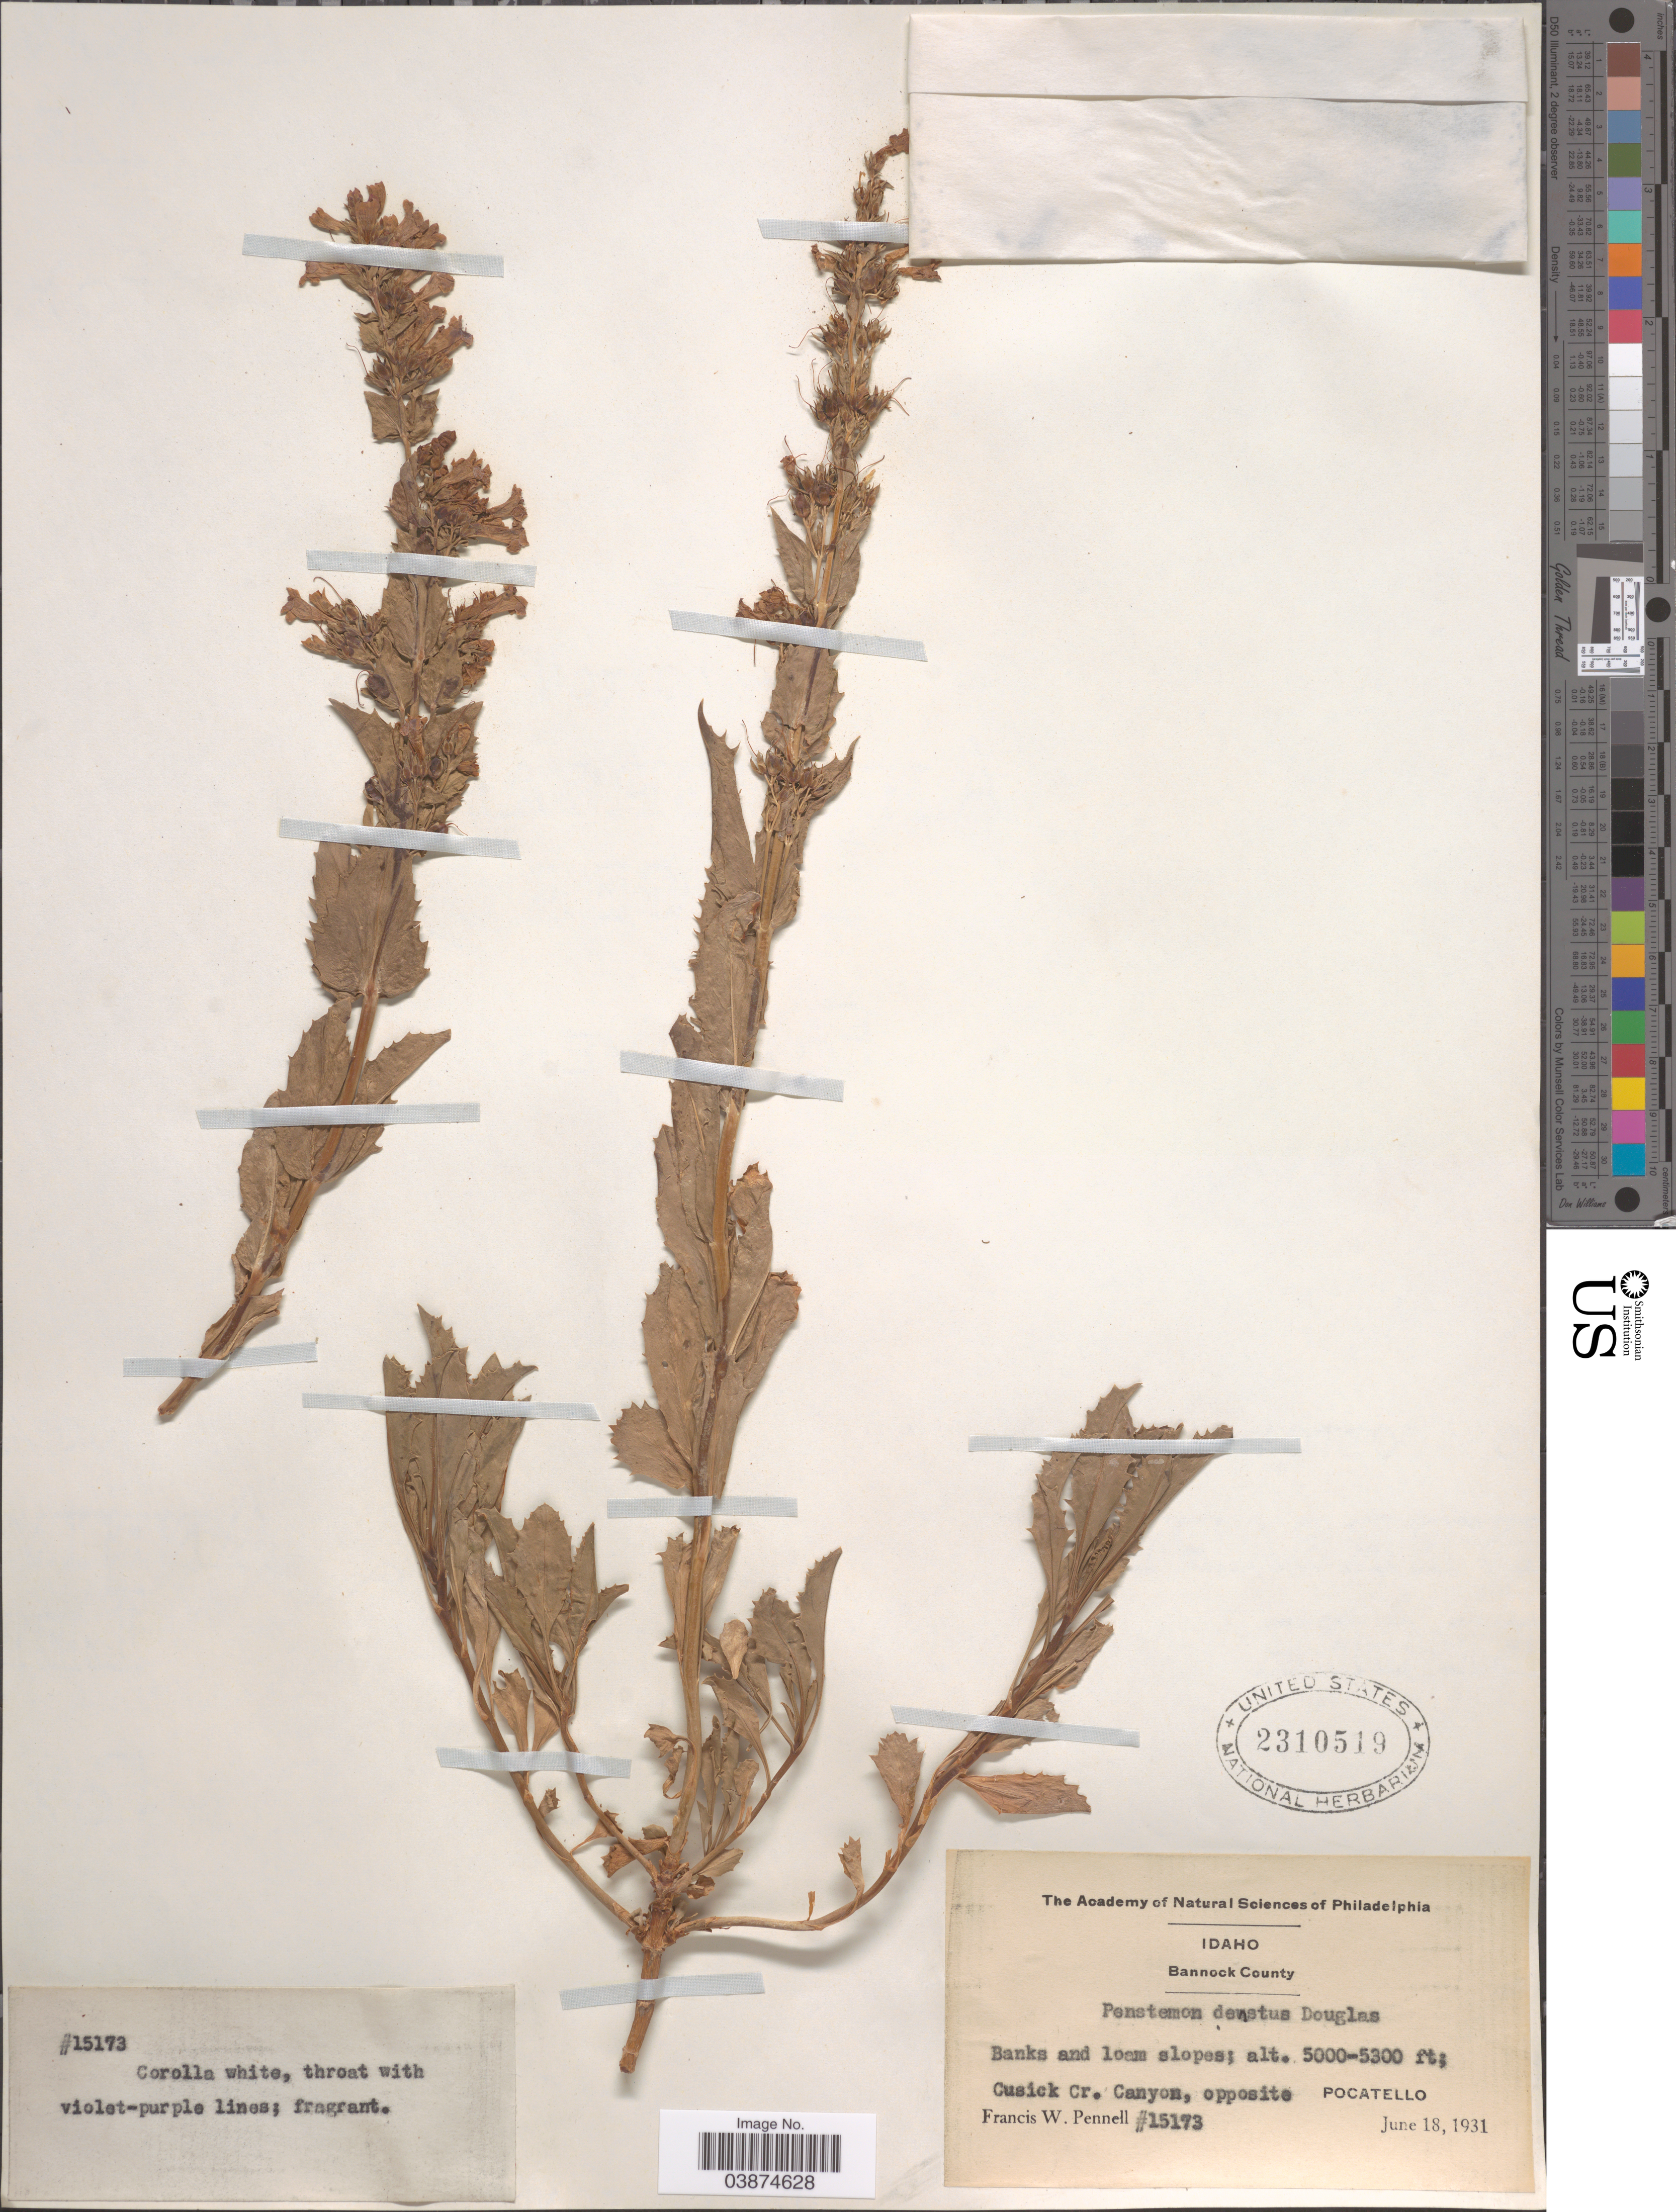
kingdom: Plantae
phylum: Tracheophyta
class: Magnoliopsida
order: Lamiales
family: Plantaginaceae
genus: Penstemon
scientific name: Penstemon deustus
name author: Douglas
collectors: F. W. Pennell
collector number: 15173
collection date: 1931-06-18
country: United States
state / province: Idaho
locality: Bannock County. Cusick Cr. Canyon, opposite Pocatello.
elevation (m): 1524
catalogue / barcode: US 2310519